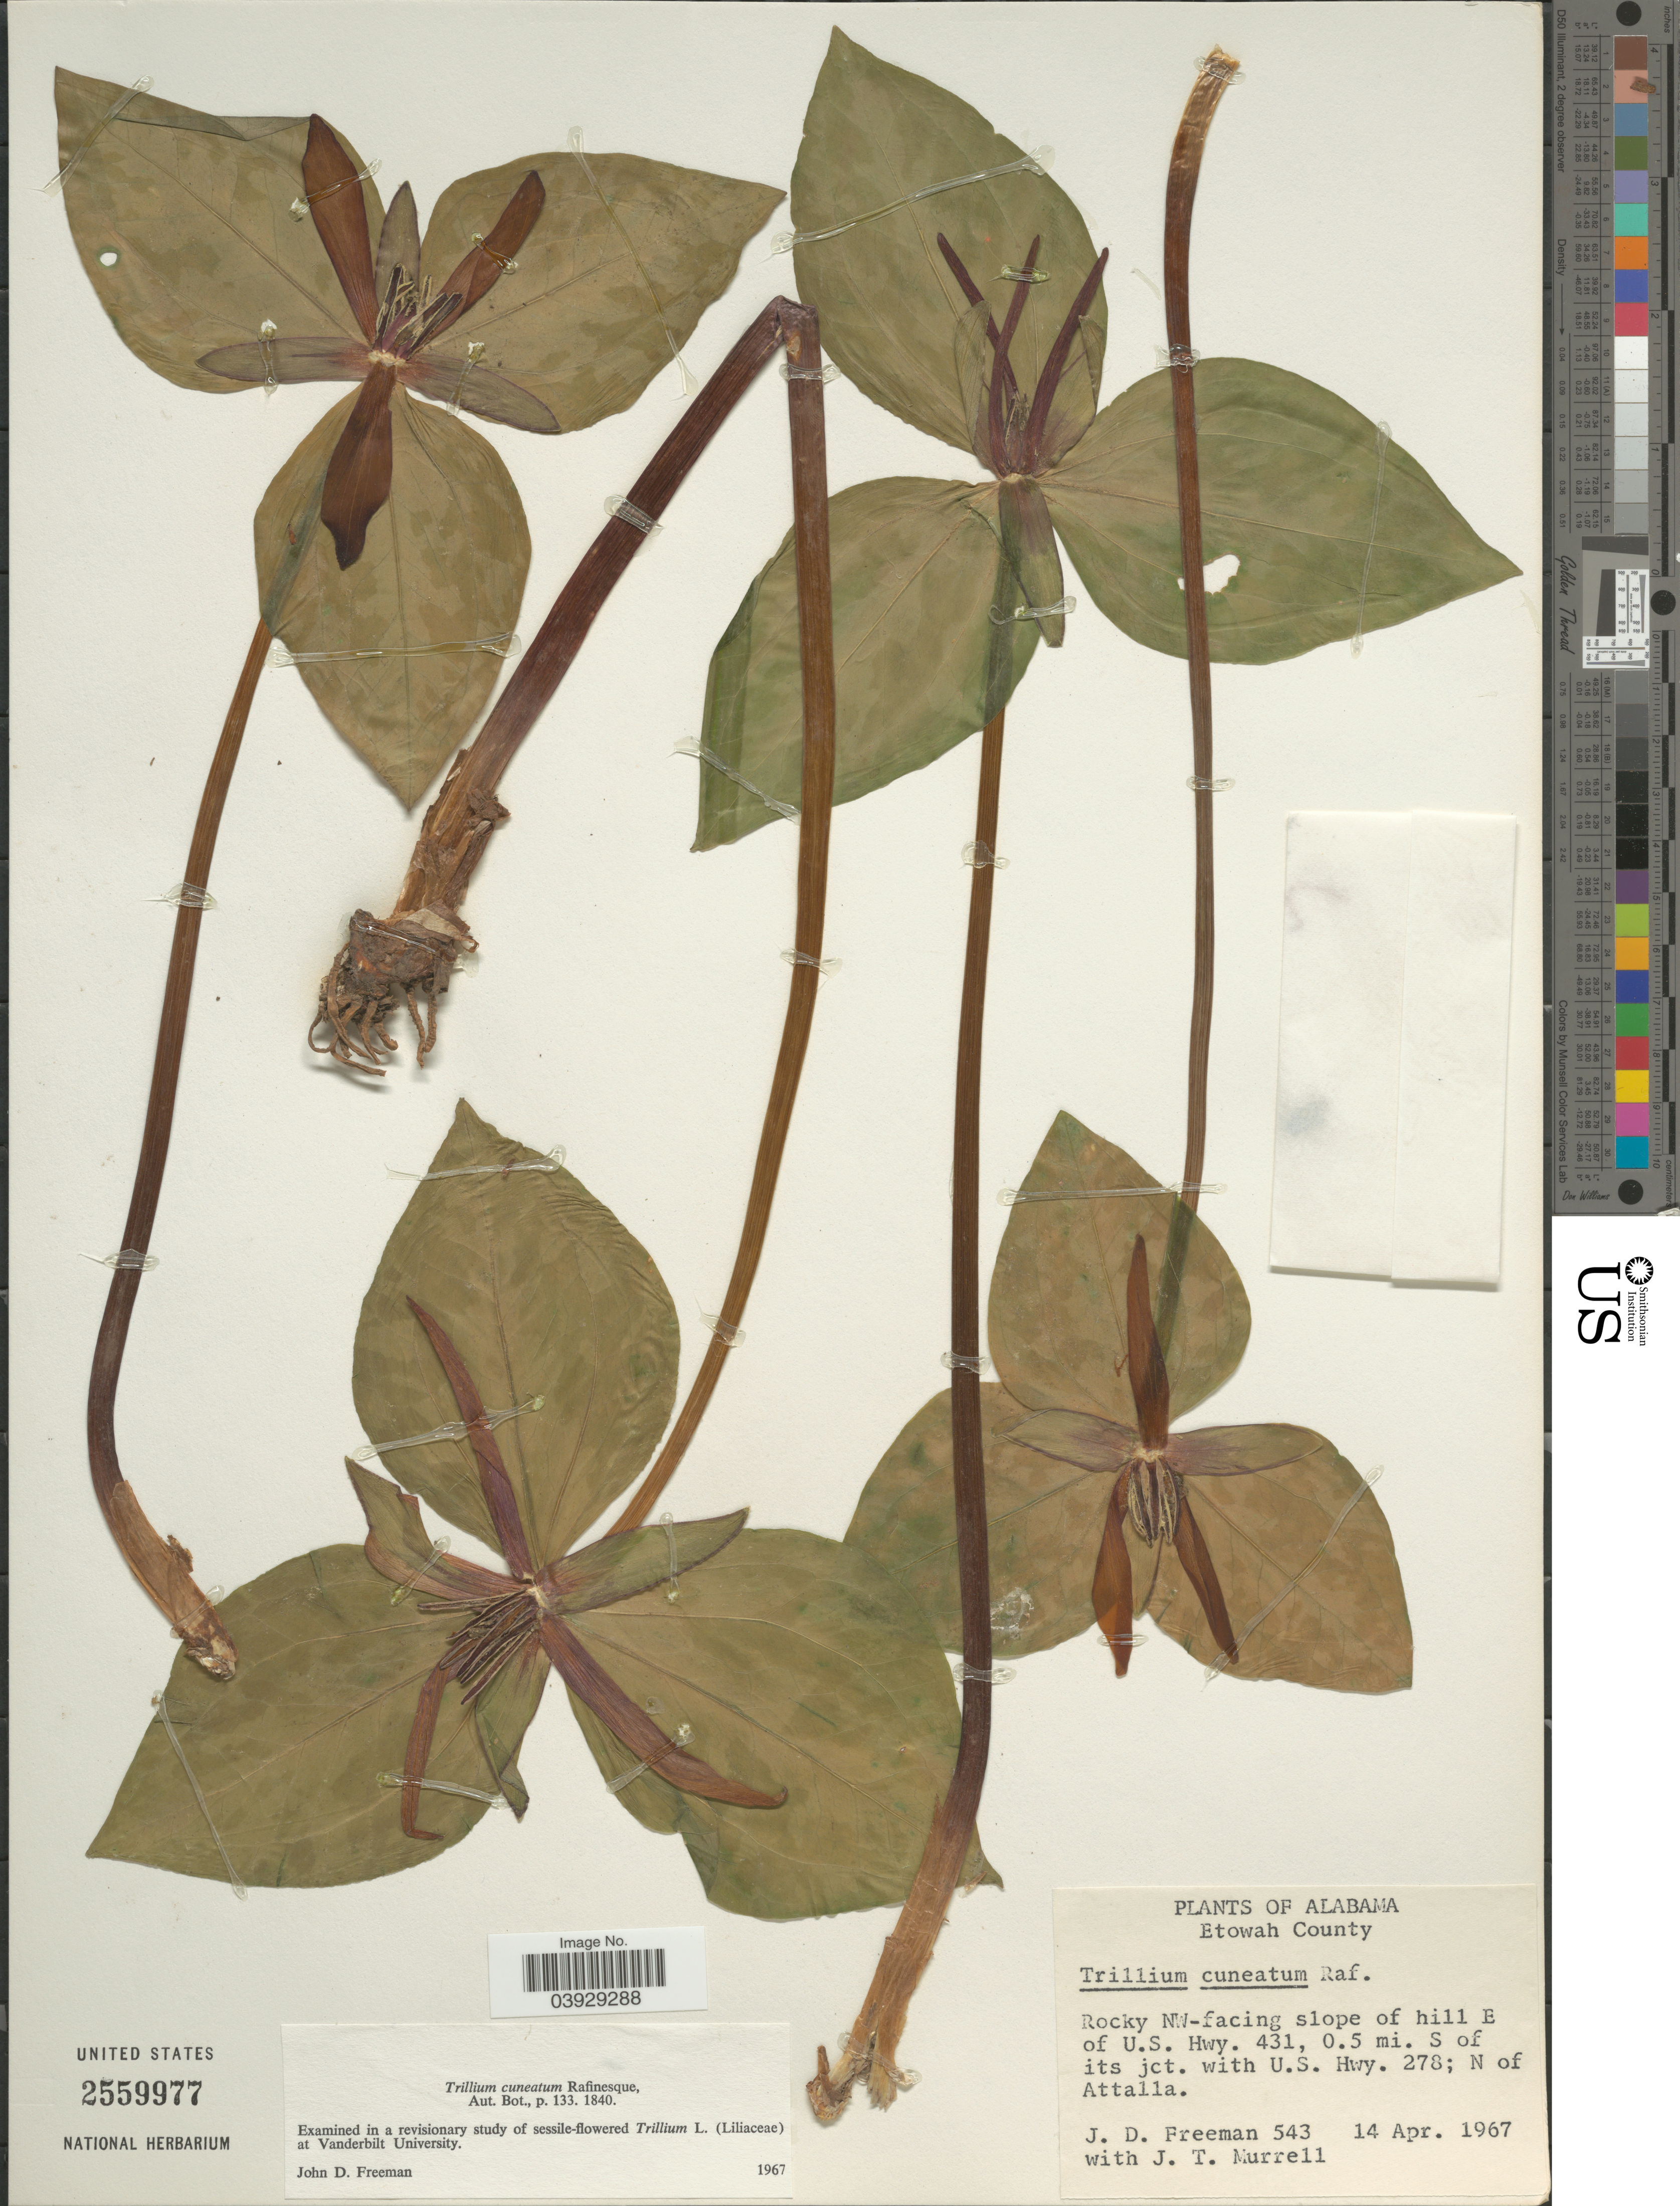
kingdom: Plantae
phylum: Tracheophyta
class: Liliopsida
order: Liliales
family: Melanthiaceae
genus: Trillium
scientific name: Trillium cuneatum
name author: Raf.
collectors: J. Freeman & J. Murrell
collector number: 543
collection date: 1967-04-14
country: United States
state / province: Alabama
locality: Etowah County. Rocky NW-facing slope of hill E of U.S. Hwy. 431, 0.5 mi. S of its jct. with U.S. Hwy. 278; N of Attalla.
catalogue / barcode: US 2559977